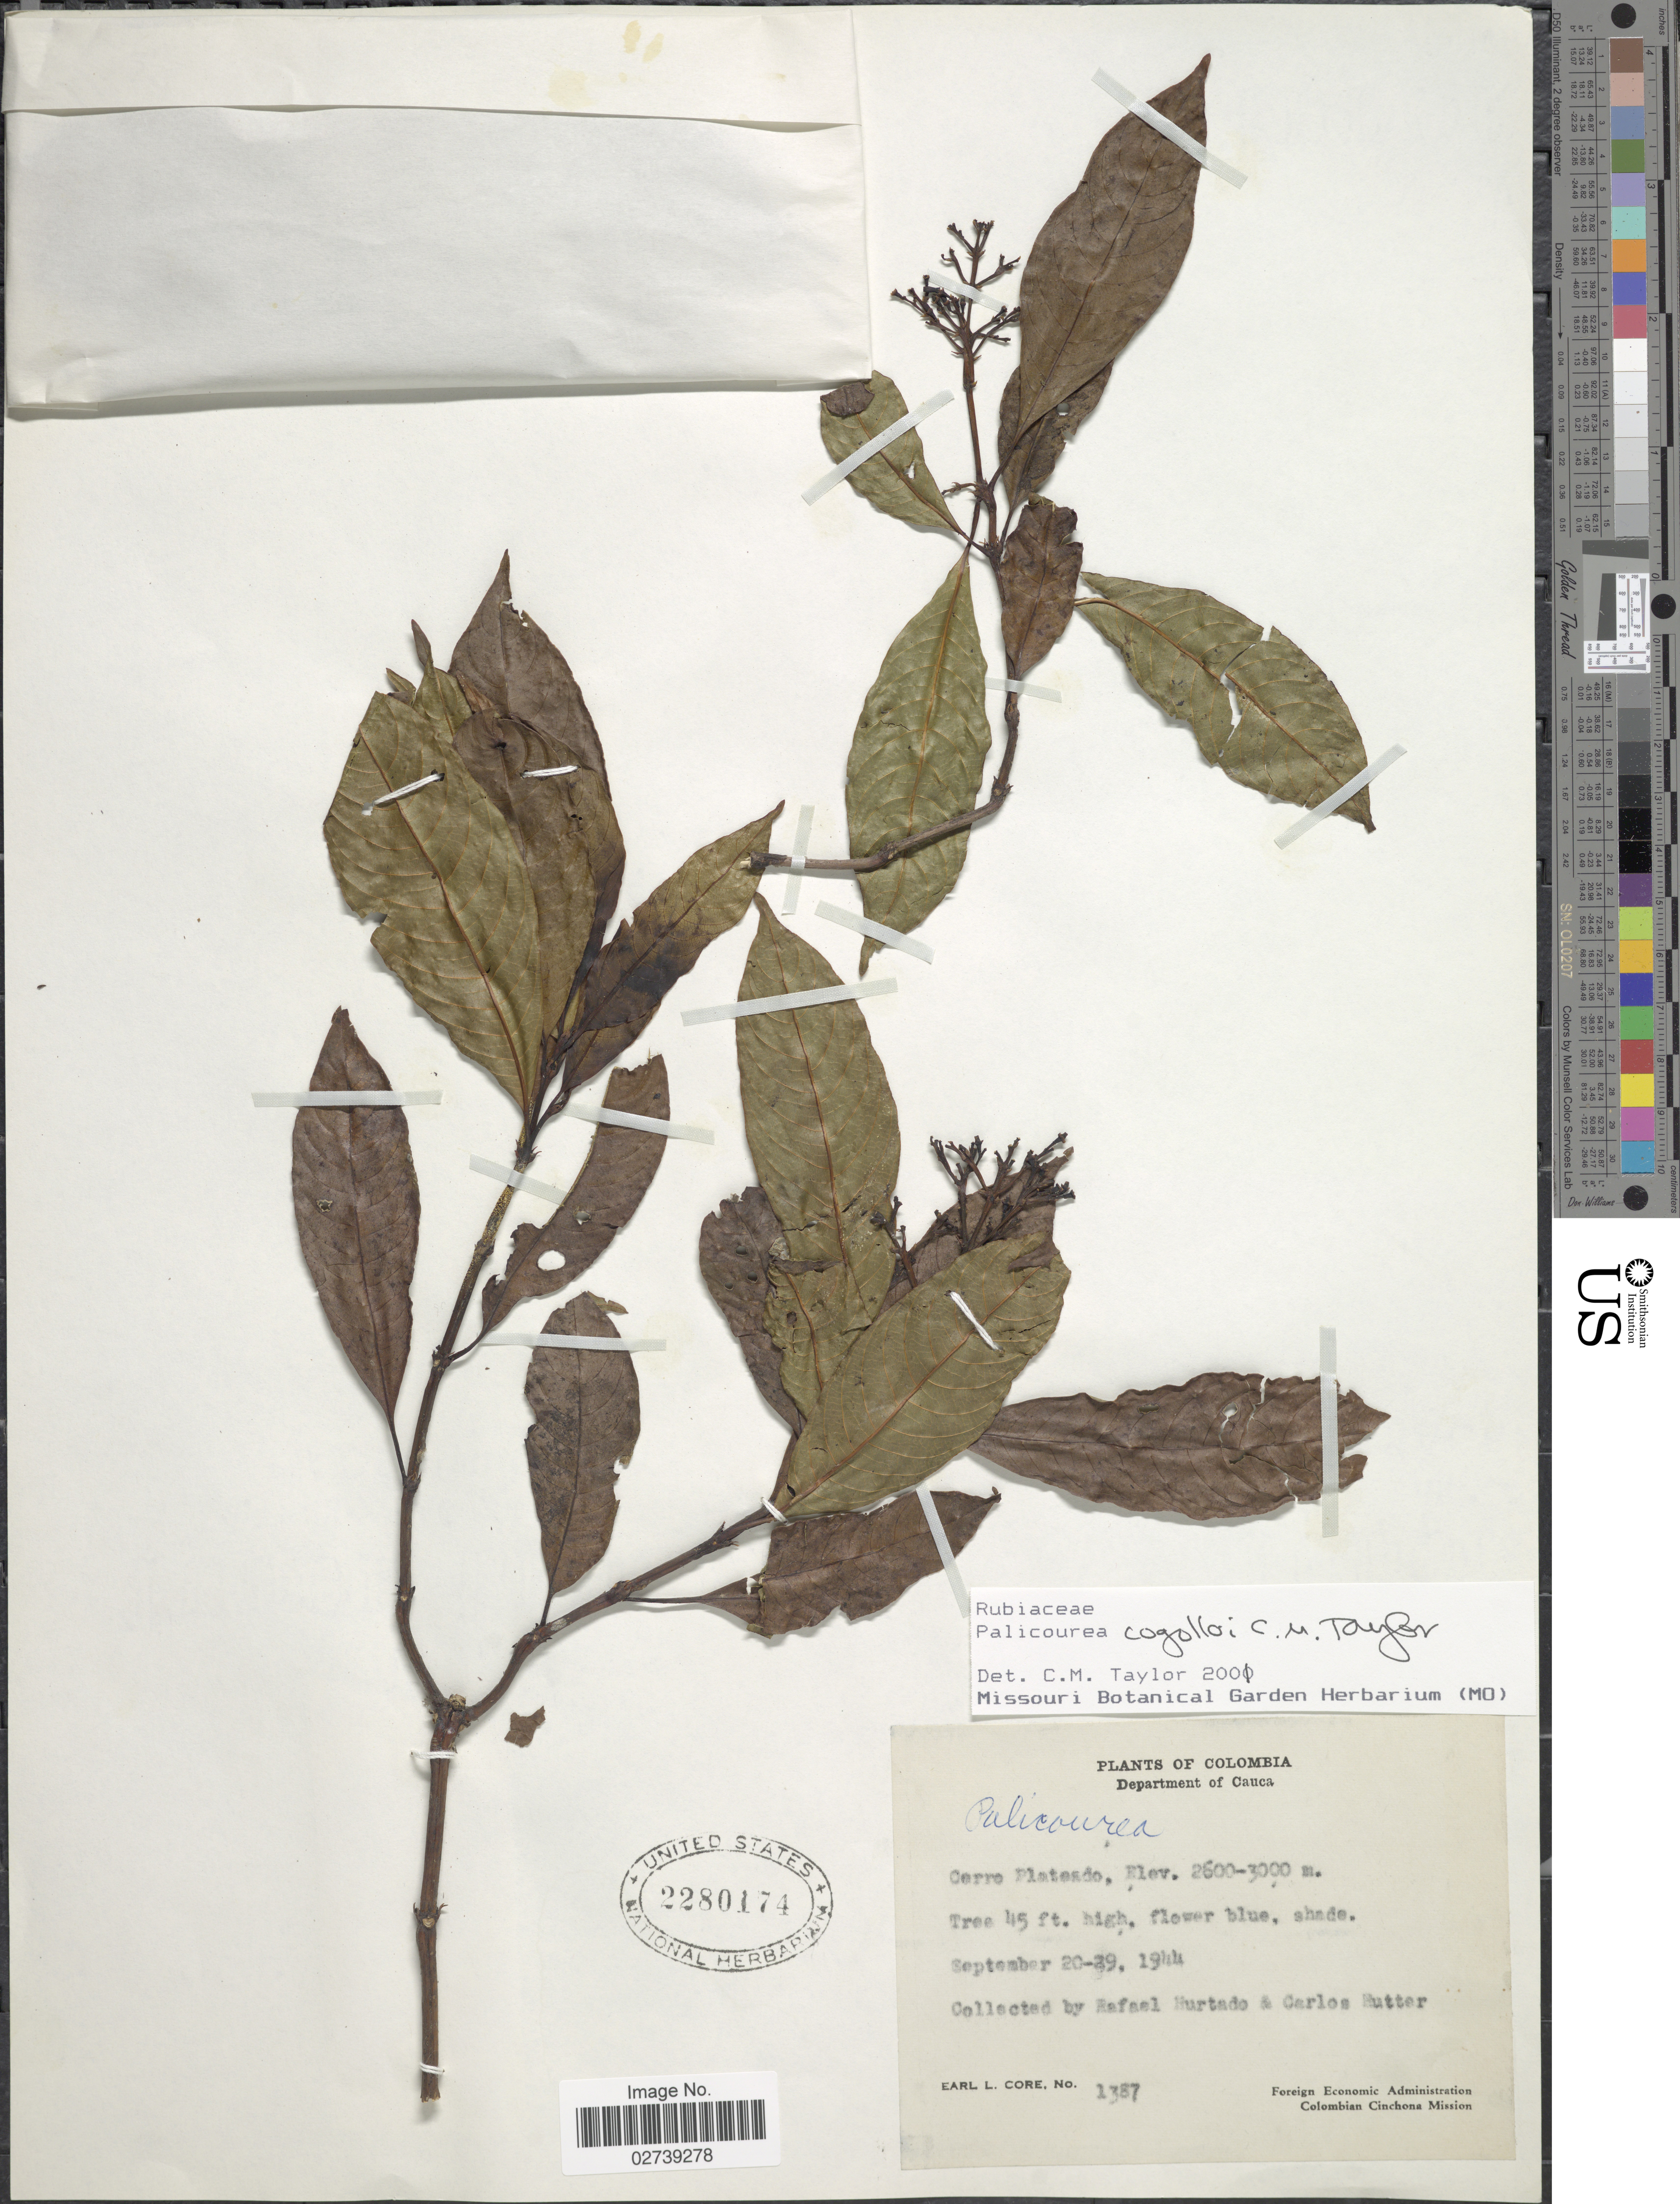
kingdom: Plantae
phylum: Tracheophyta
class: Magnoliopsida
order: Gentianales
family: Rubiaceae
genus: Palicourea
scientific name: Palicourea cogolloi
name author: C.M. Taylor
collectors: R. Hurtado, C. Hutter & E. L. Core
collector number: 1387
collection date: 1944-09-20/1944-09-29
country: Colombia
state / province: Cauca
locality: Department of Cauca. Cerro Plateado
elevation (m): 2600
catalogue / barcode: US 2280174